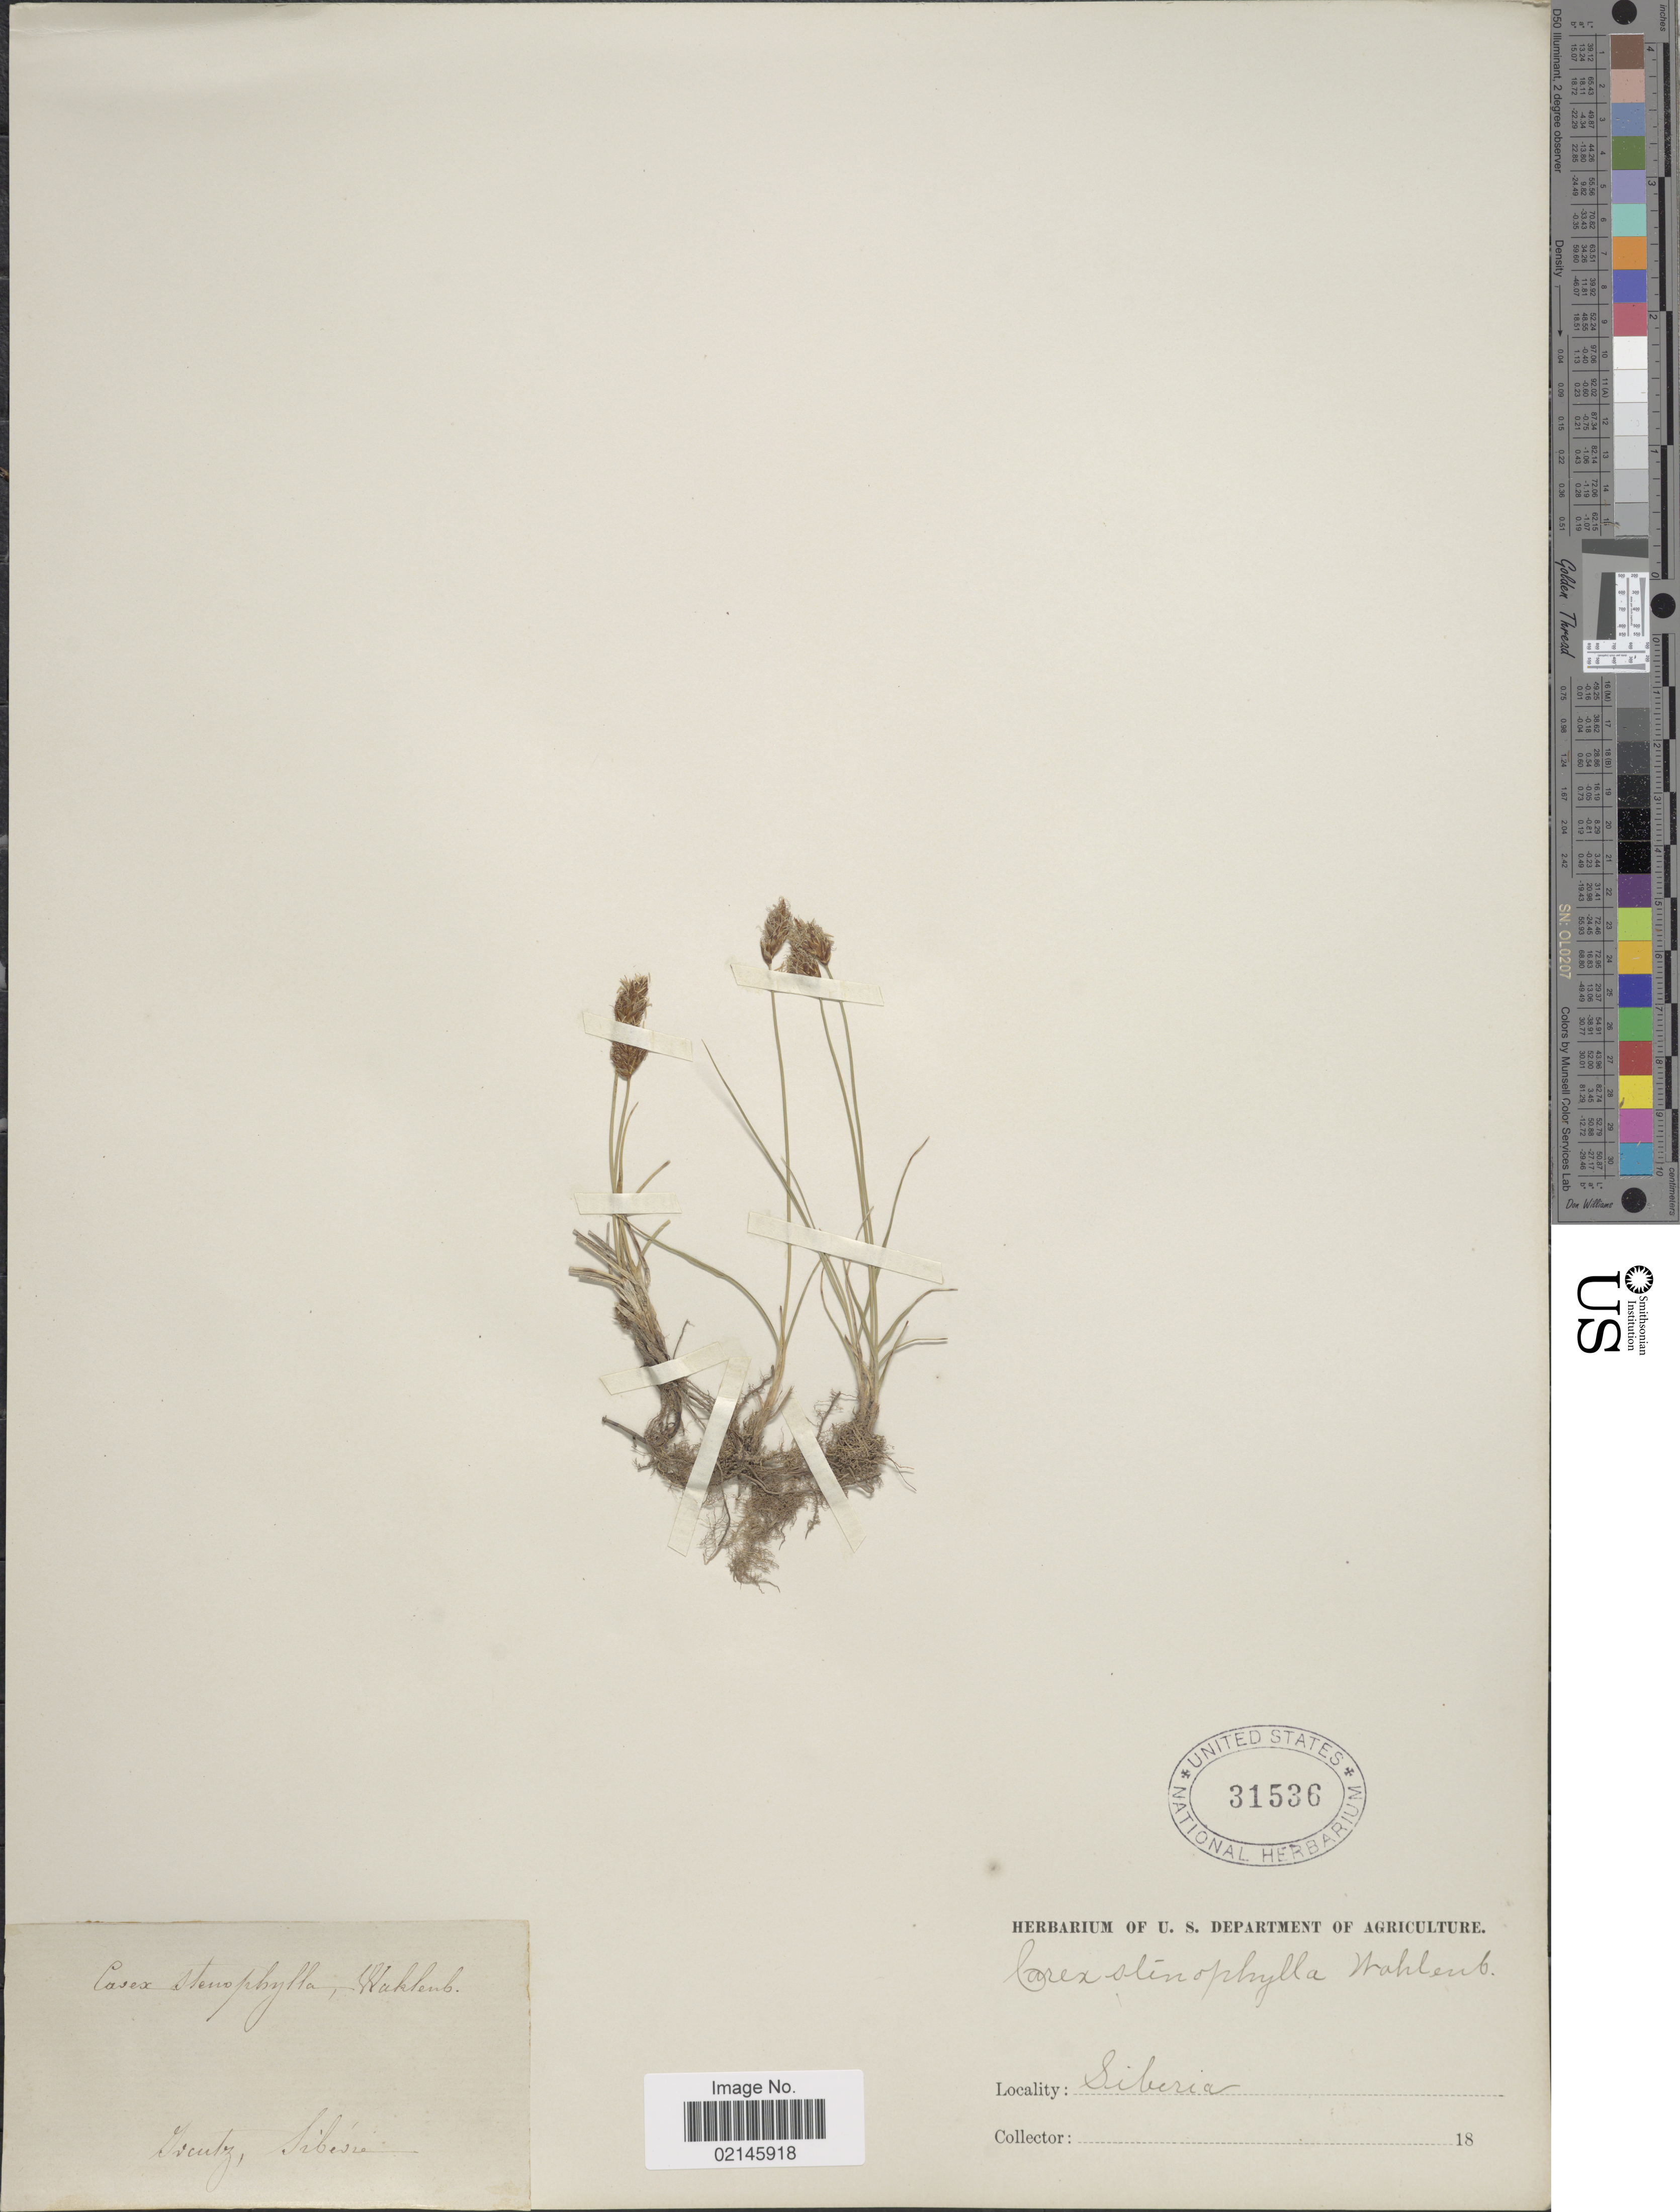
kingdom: Plantae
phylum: Tracheophyta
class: Liliopsida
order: Poales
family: Cyperaceae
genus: Carex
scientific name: Carex stenophylla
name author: Wahlenb.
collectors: Facchini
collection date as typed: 18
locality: Ivcutz, [interpreted] Siberie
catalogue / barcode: US 31536